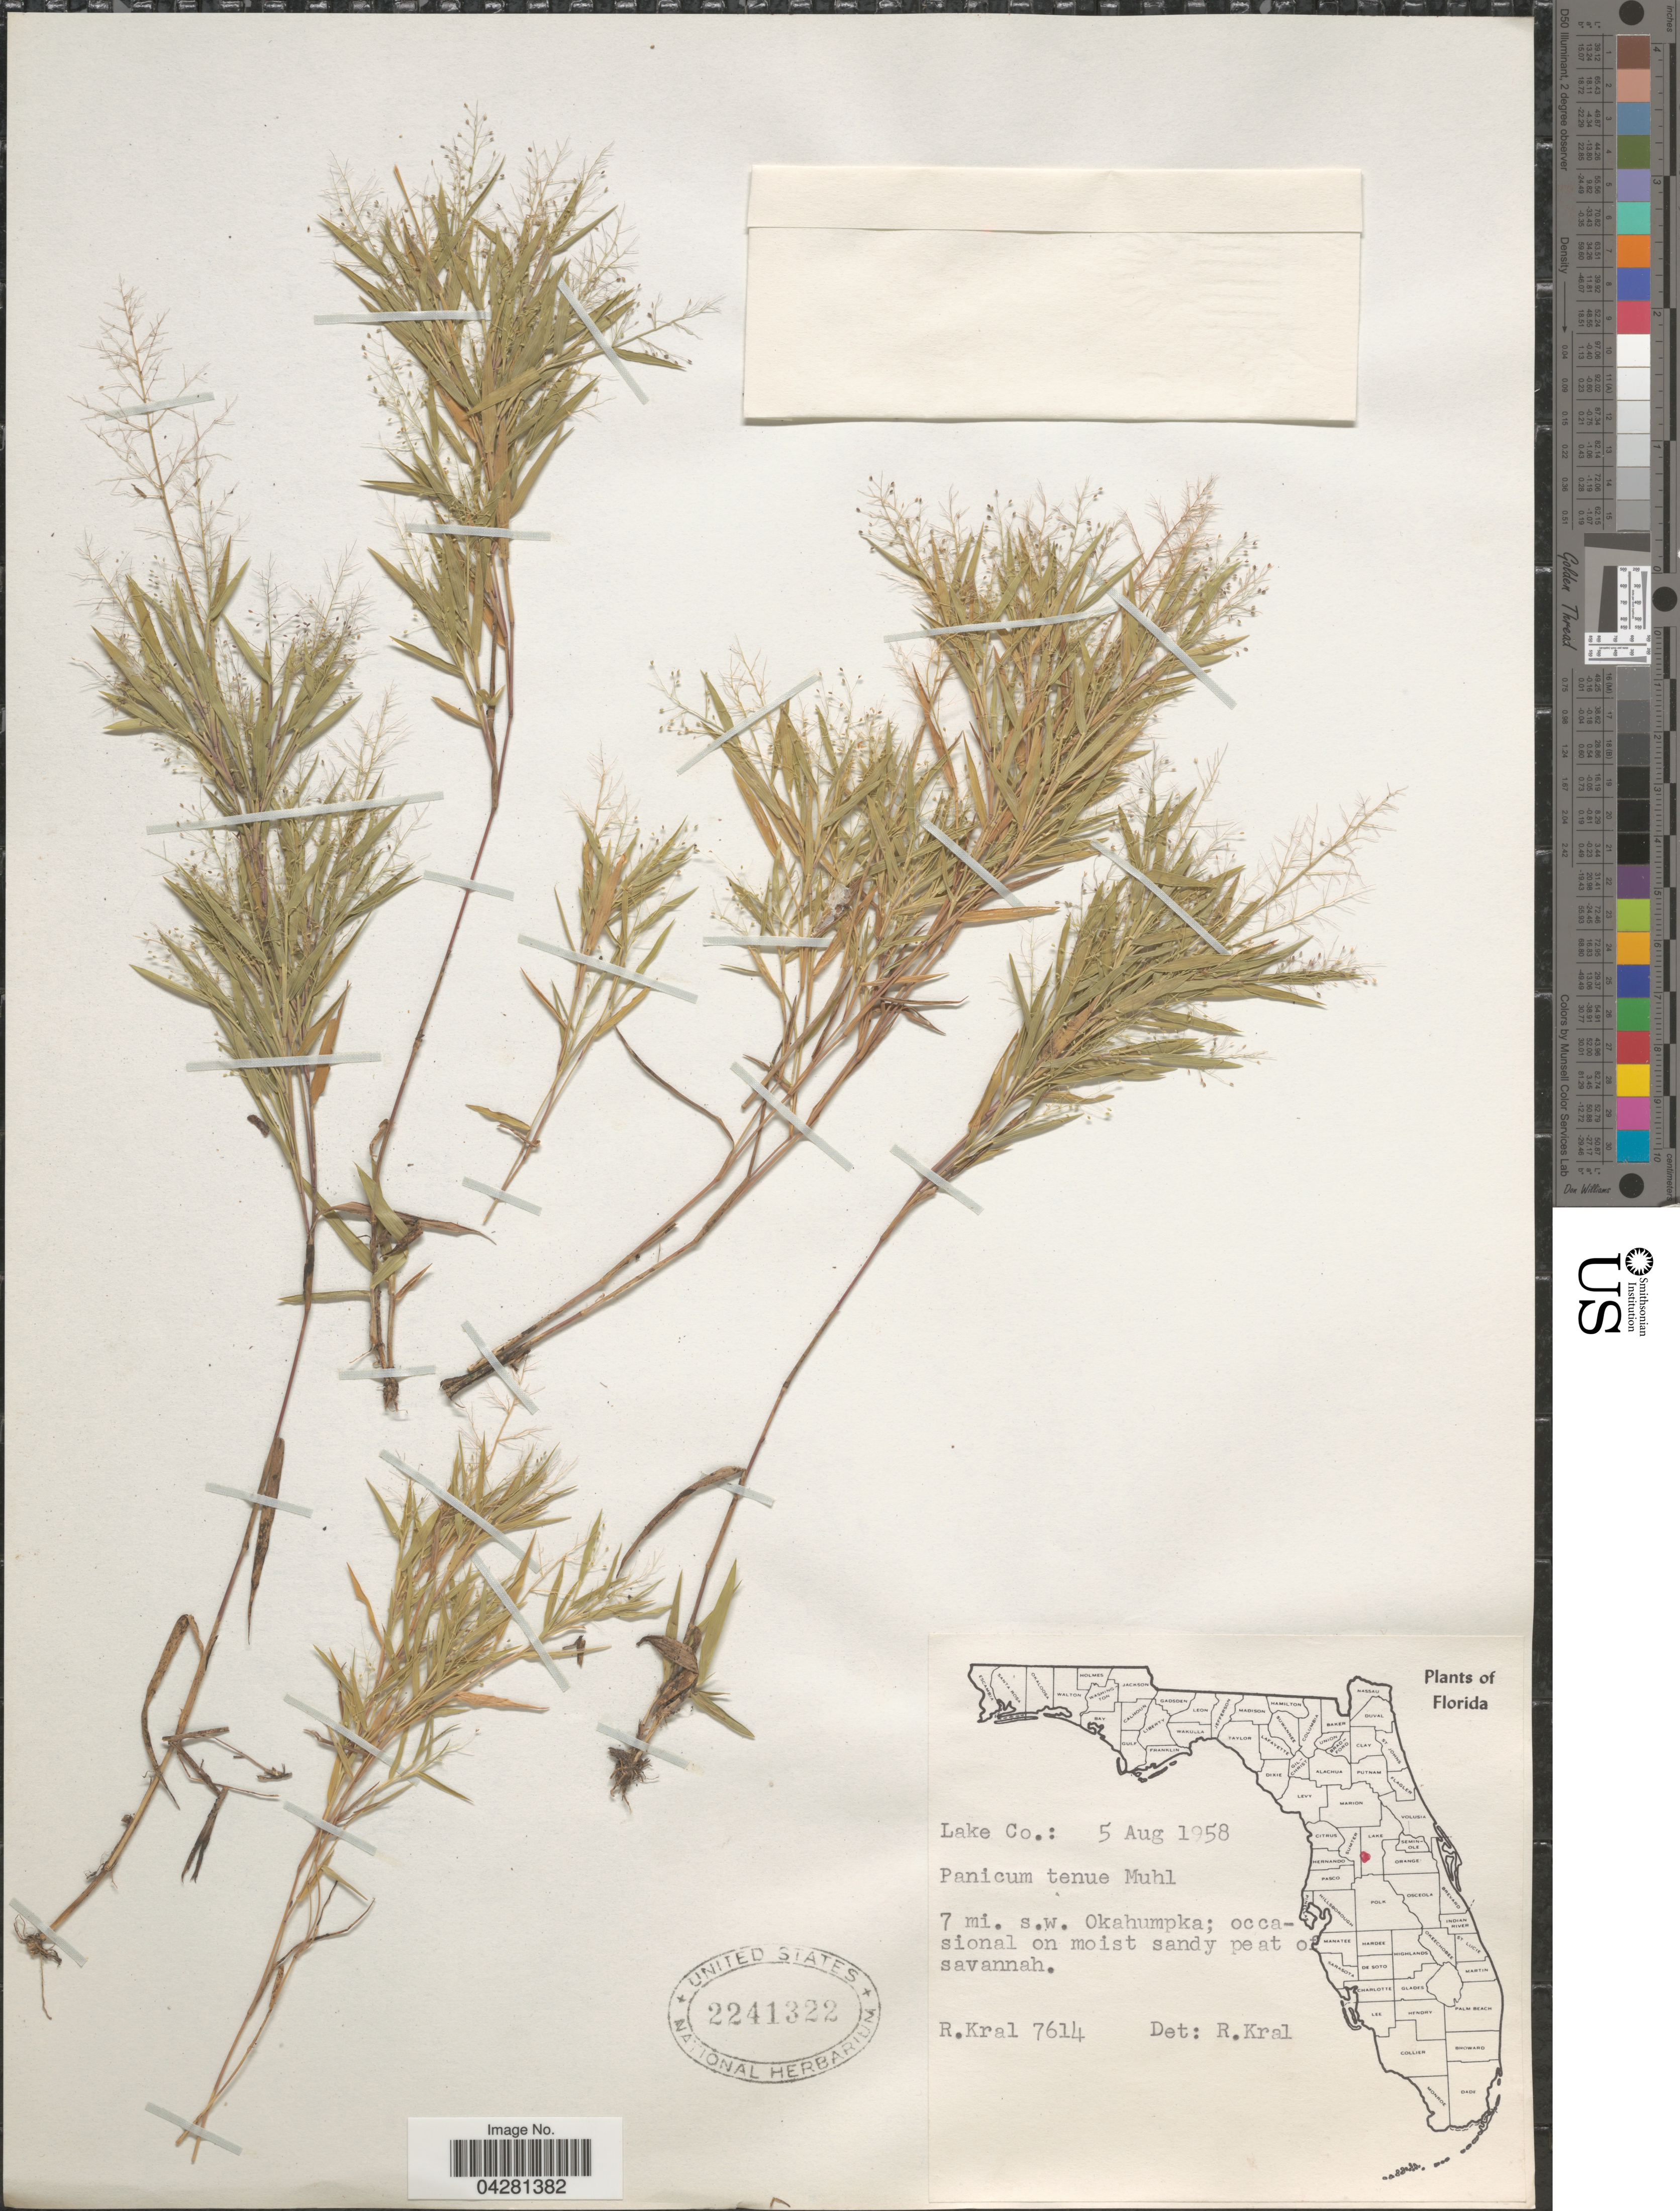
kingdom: Plantae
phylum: Tracheophyta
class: Liliopsida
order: Poales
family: Poaceae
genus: Dichanthelium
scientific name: Dichanthelium dichotomum var. unciphyllum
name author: (Trin.) Davidse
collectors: R. Kral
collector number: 7614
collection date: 1958-08-05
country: United States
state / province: Florida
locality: Lake Co.: 7 mi. s.w. Okahumpka; occasional on moist sandy peat of savannah.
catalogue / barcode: US 2241322